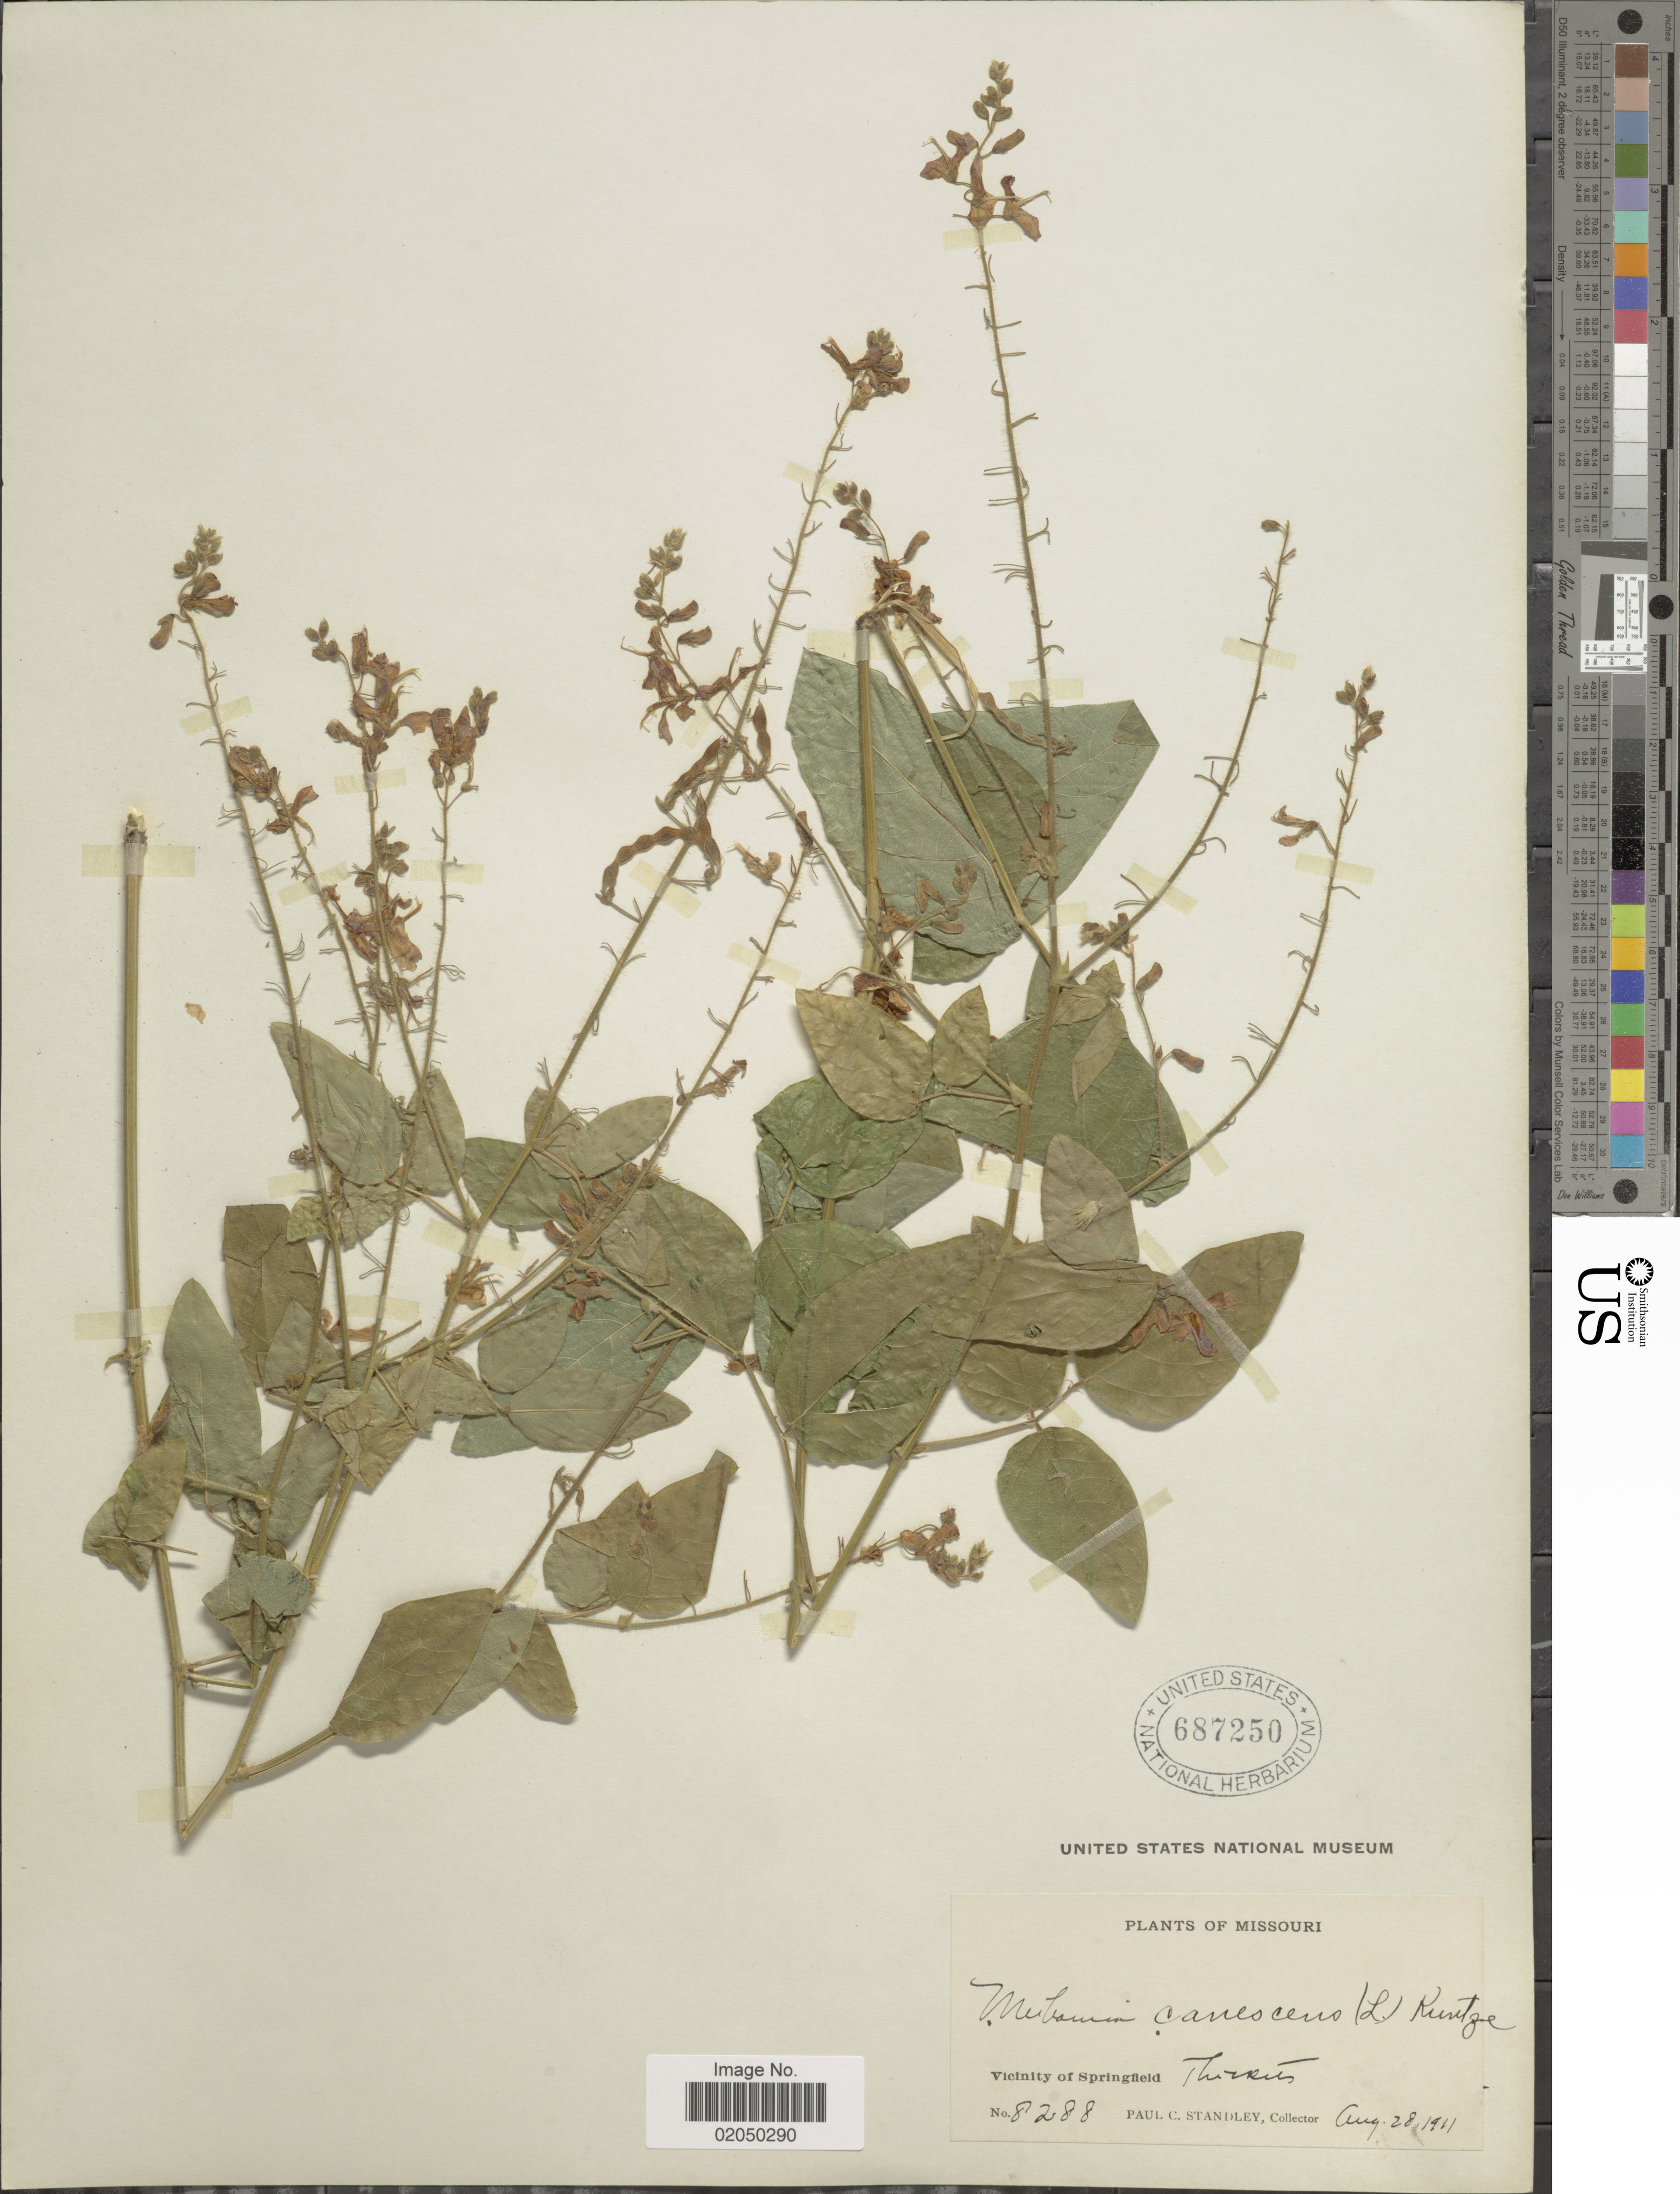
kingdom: Plantae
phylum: Tracheophyta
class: Magnoliopsida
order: Fabales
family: Fabaceae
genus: Desmodium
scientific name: Desmodium canescens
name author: (L.) DC.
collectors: P. C. Standley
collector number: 8288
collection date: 1911-08-28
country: United States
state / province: Missouri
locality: Vicinity of Springfield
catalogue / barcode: US 687250